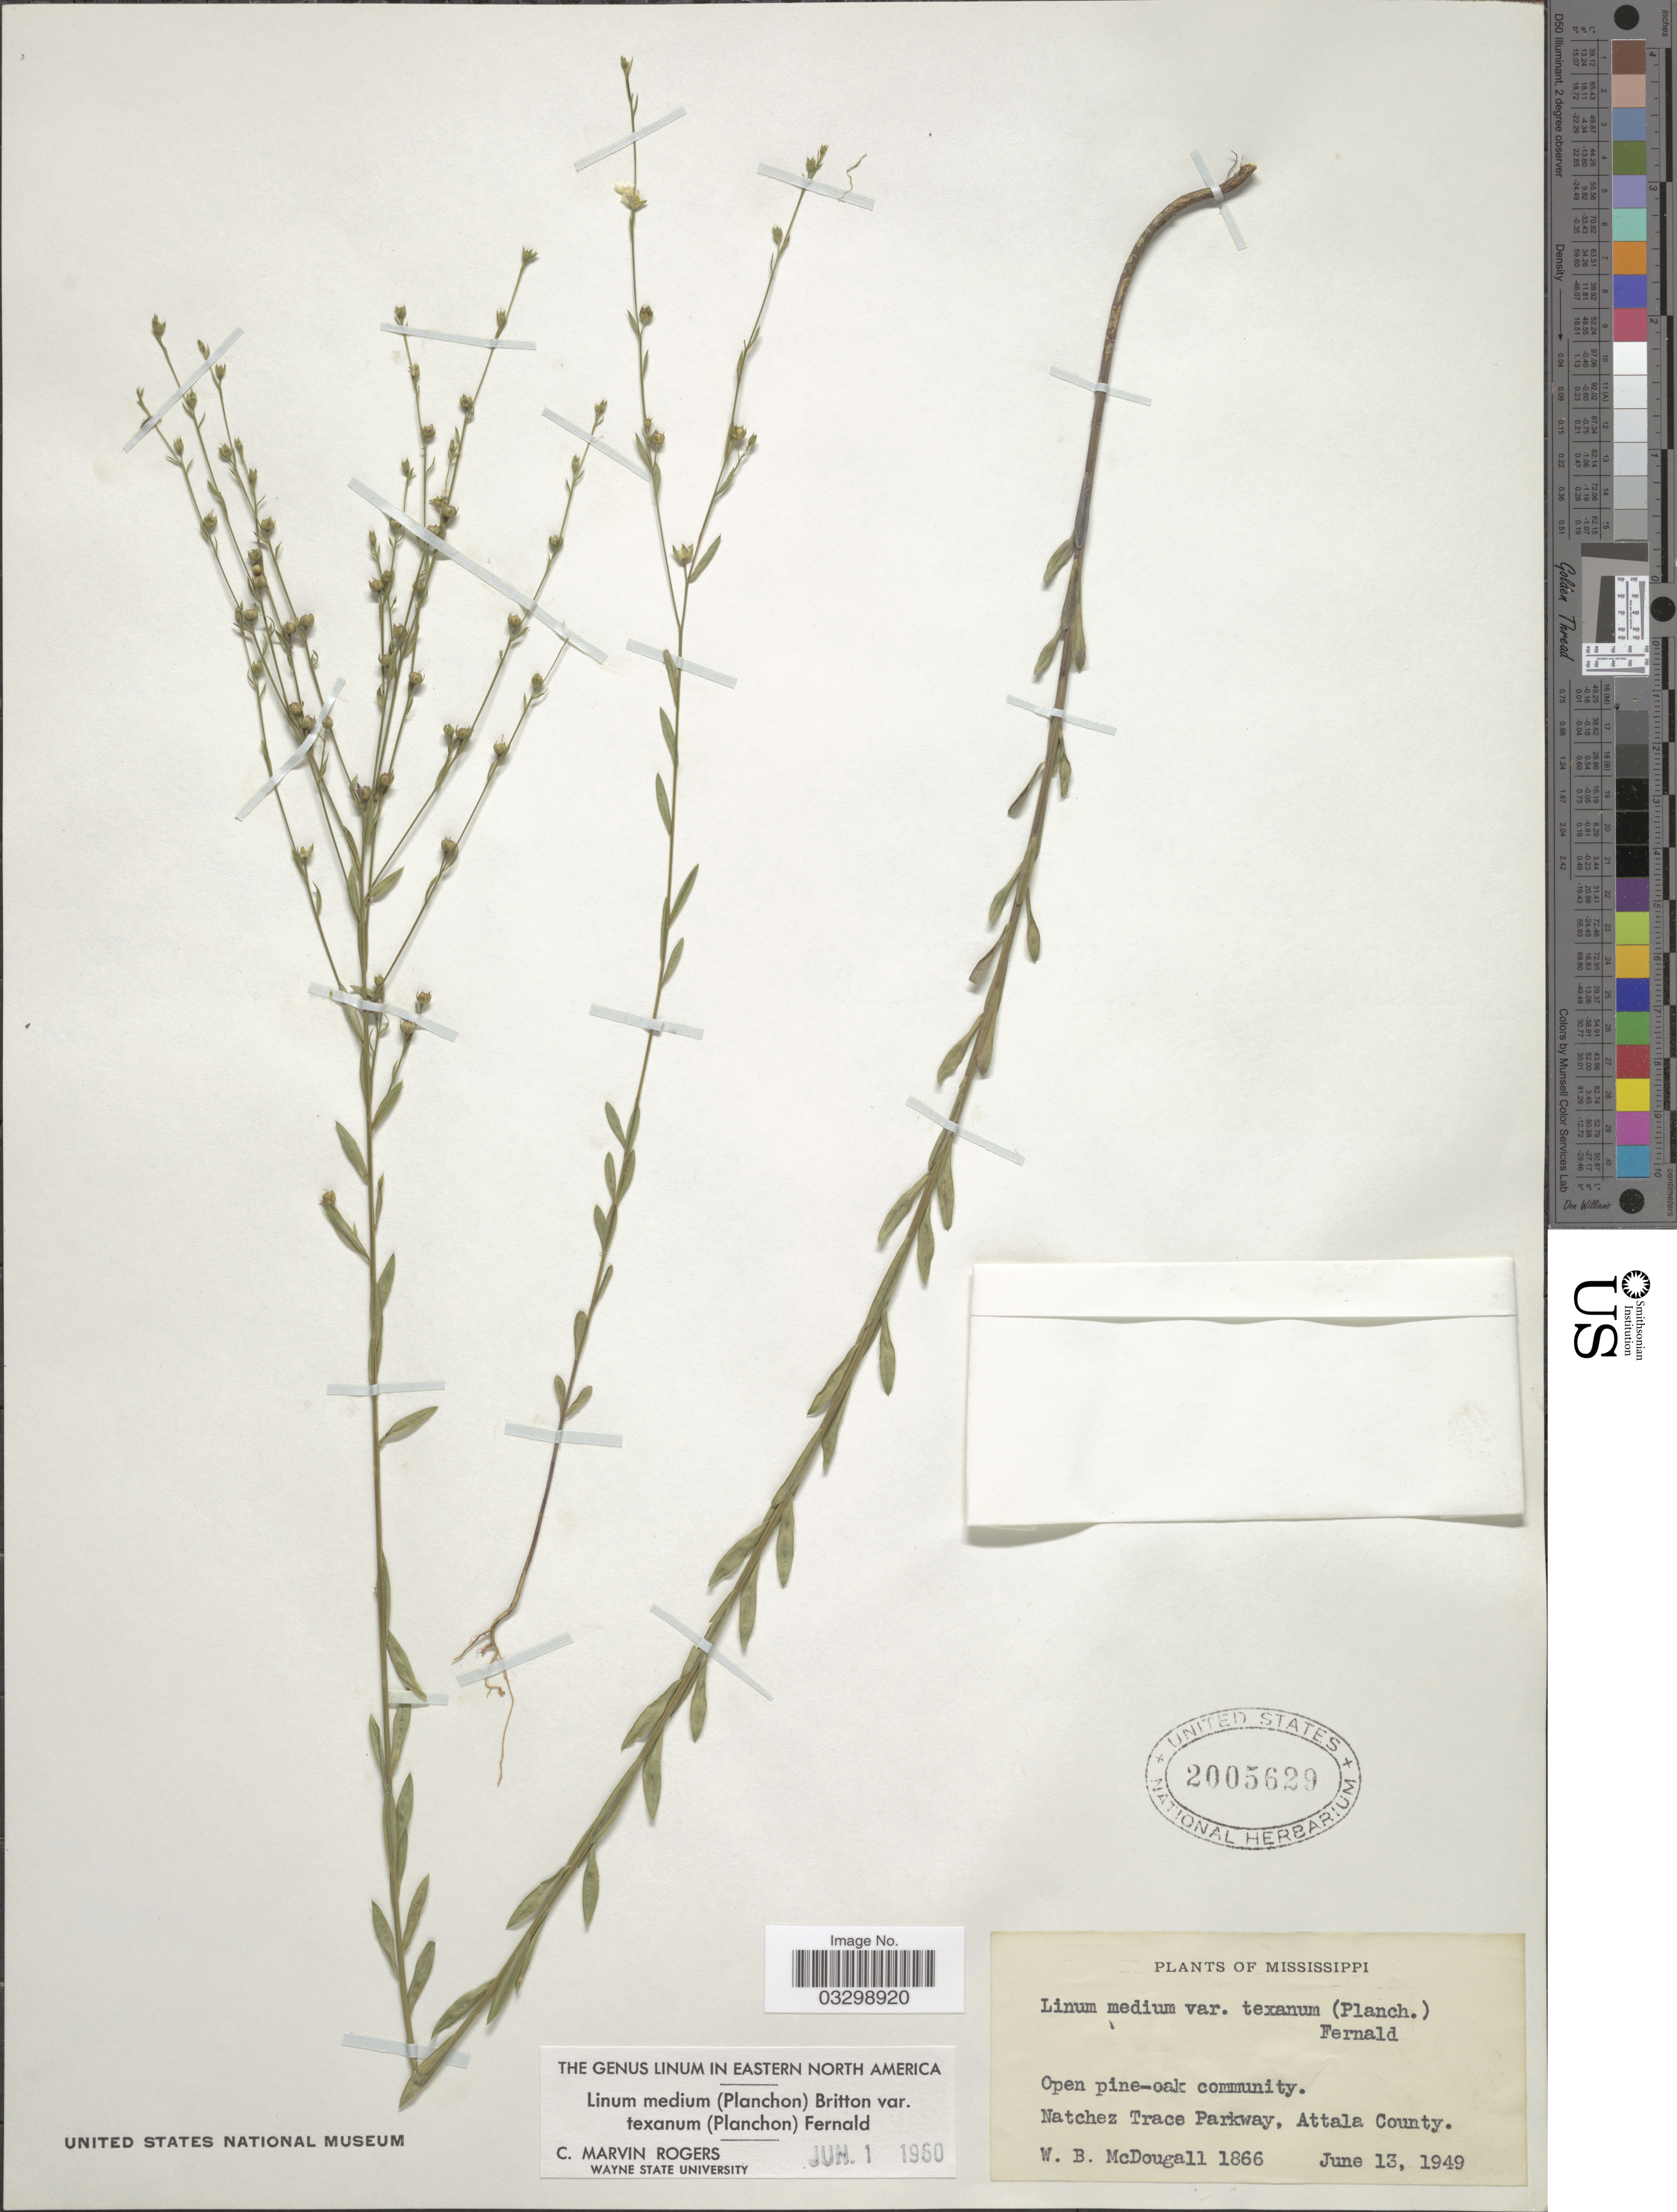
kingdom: Plantae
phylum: Tracheophyta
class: Magnoliopsida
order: Malpighiales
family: Linaceae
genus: Linum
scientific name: Linum medium var. texanum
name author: (Planch.) Fernald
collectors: W. B. McDougall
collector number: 1866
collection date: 1949-06-13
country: United States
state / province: Mississippi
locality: Natchez Trace Parkway, Attala County.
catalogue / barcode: US 2005629